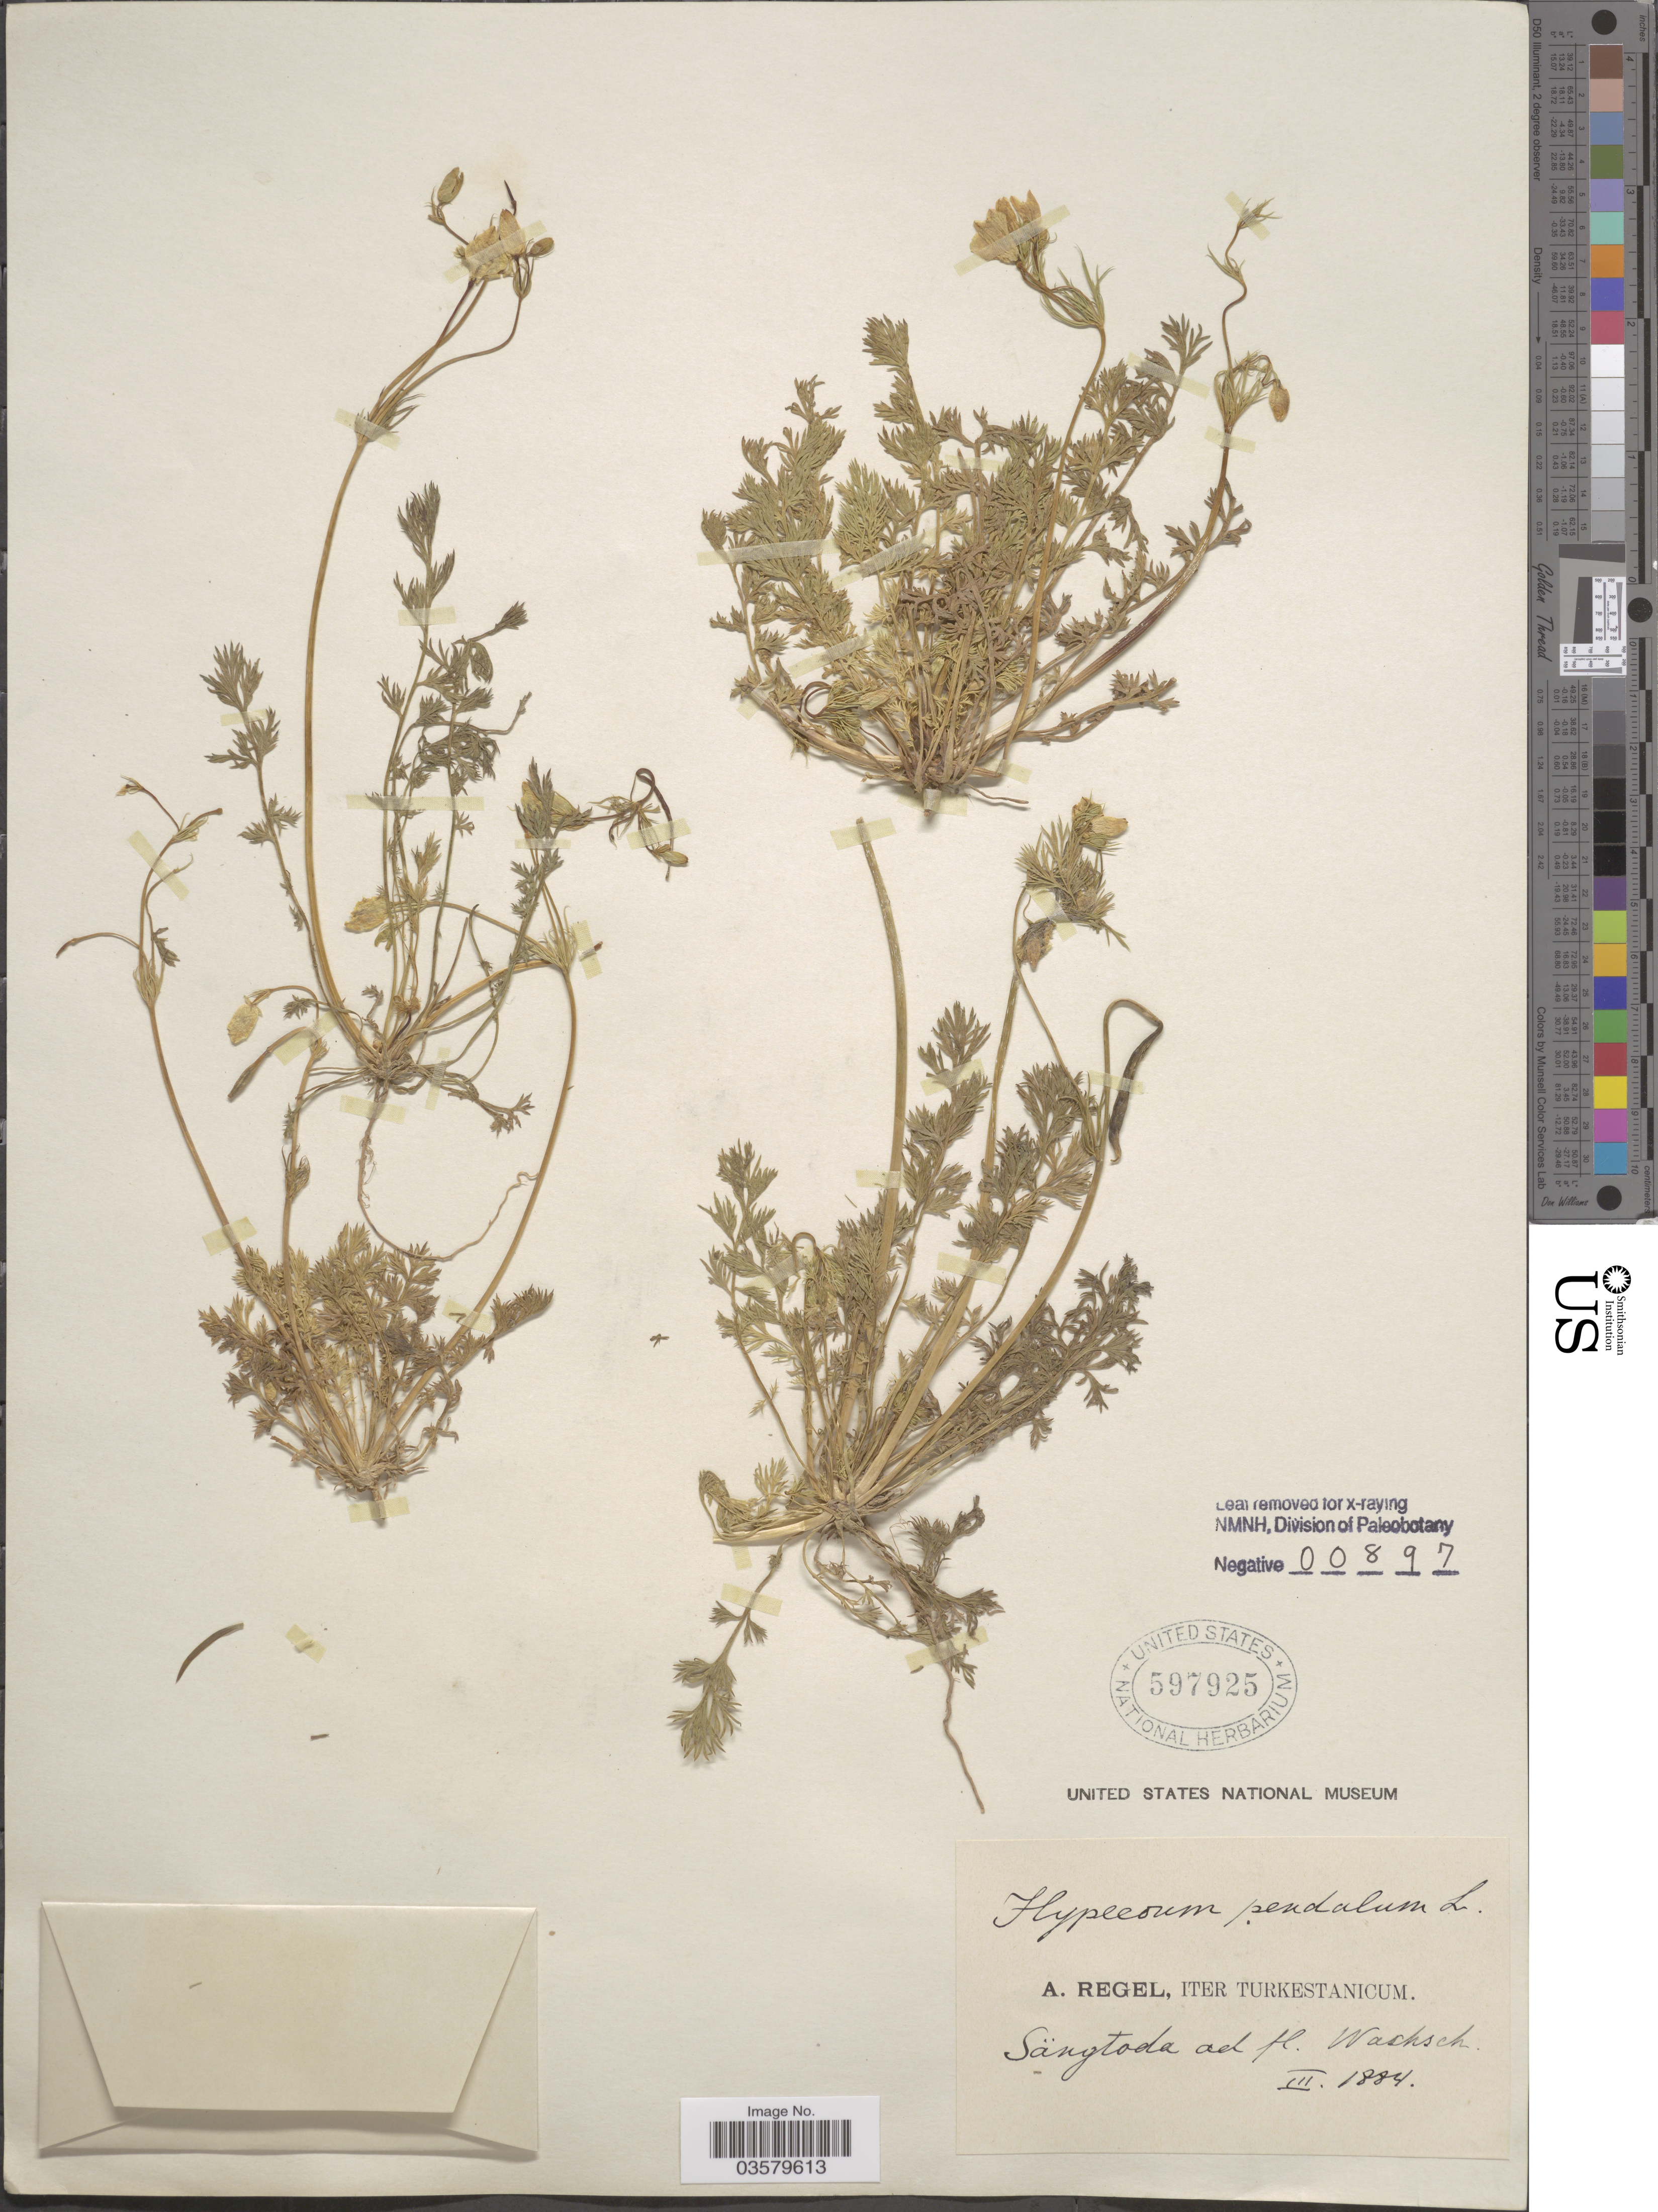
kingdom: Plantae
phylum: Tracheophyta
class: Magnoliopsida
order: Ranunculales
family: Papaveraceae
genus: Hypecoum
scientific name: Hypecoum pendulum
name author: L.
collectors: A. Regel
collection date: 1884-03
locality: Iter Turkestanicum. Sängtoda [interpreted] ad fl. Wachsch [interpreted].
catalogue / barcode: US 597925